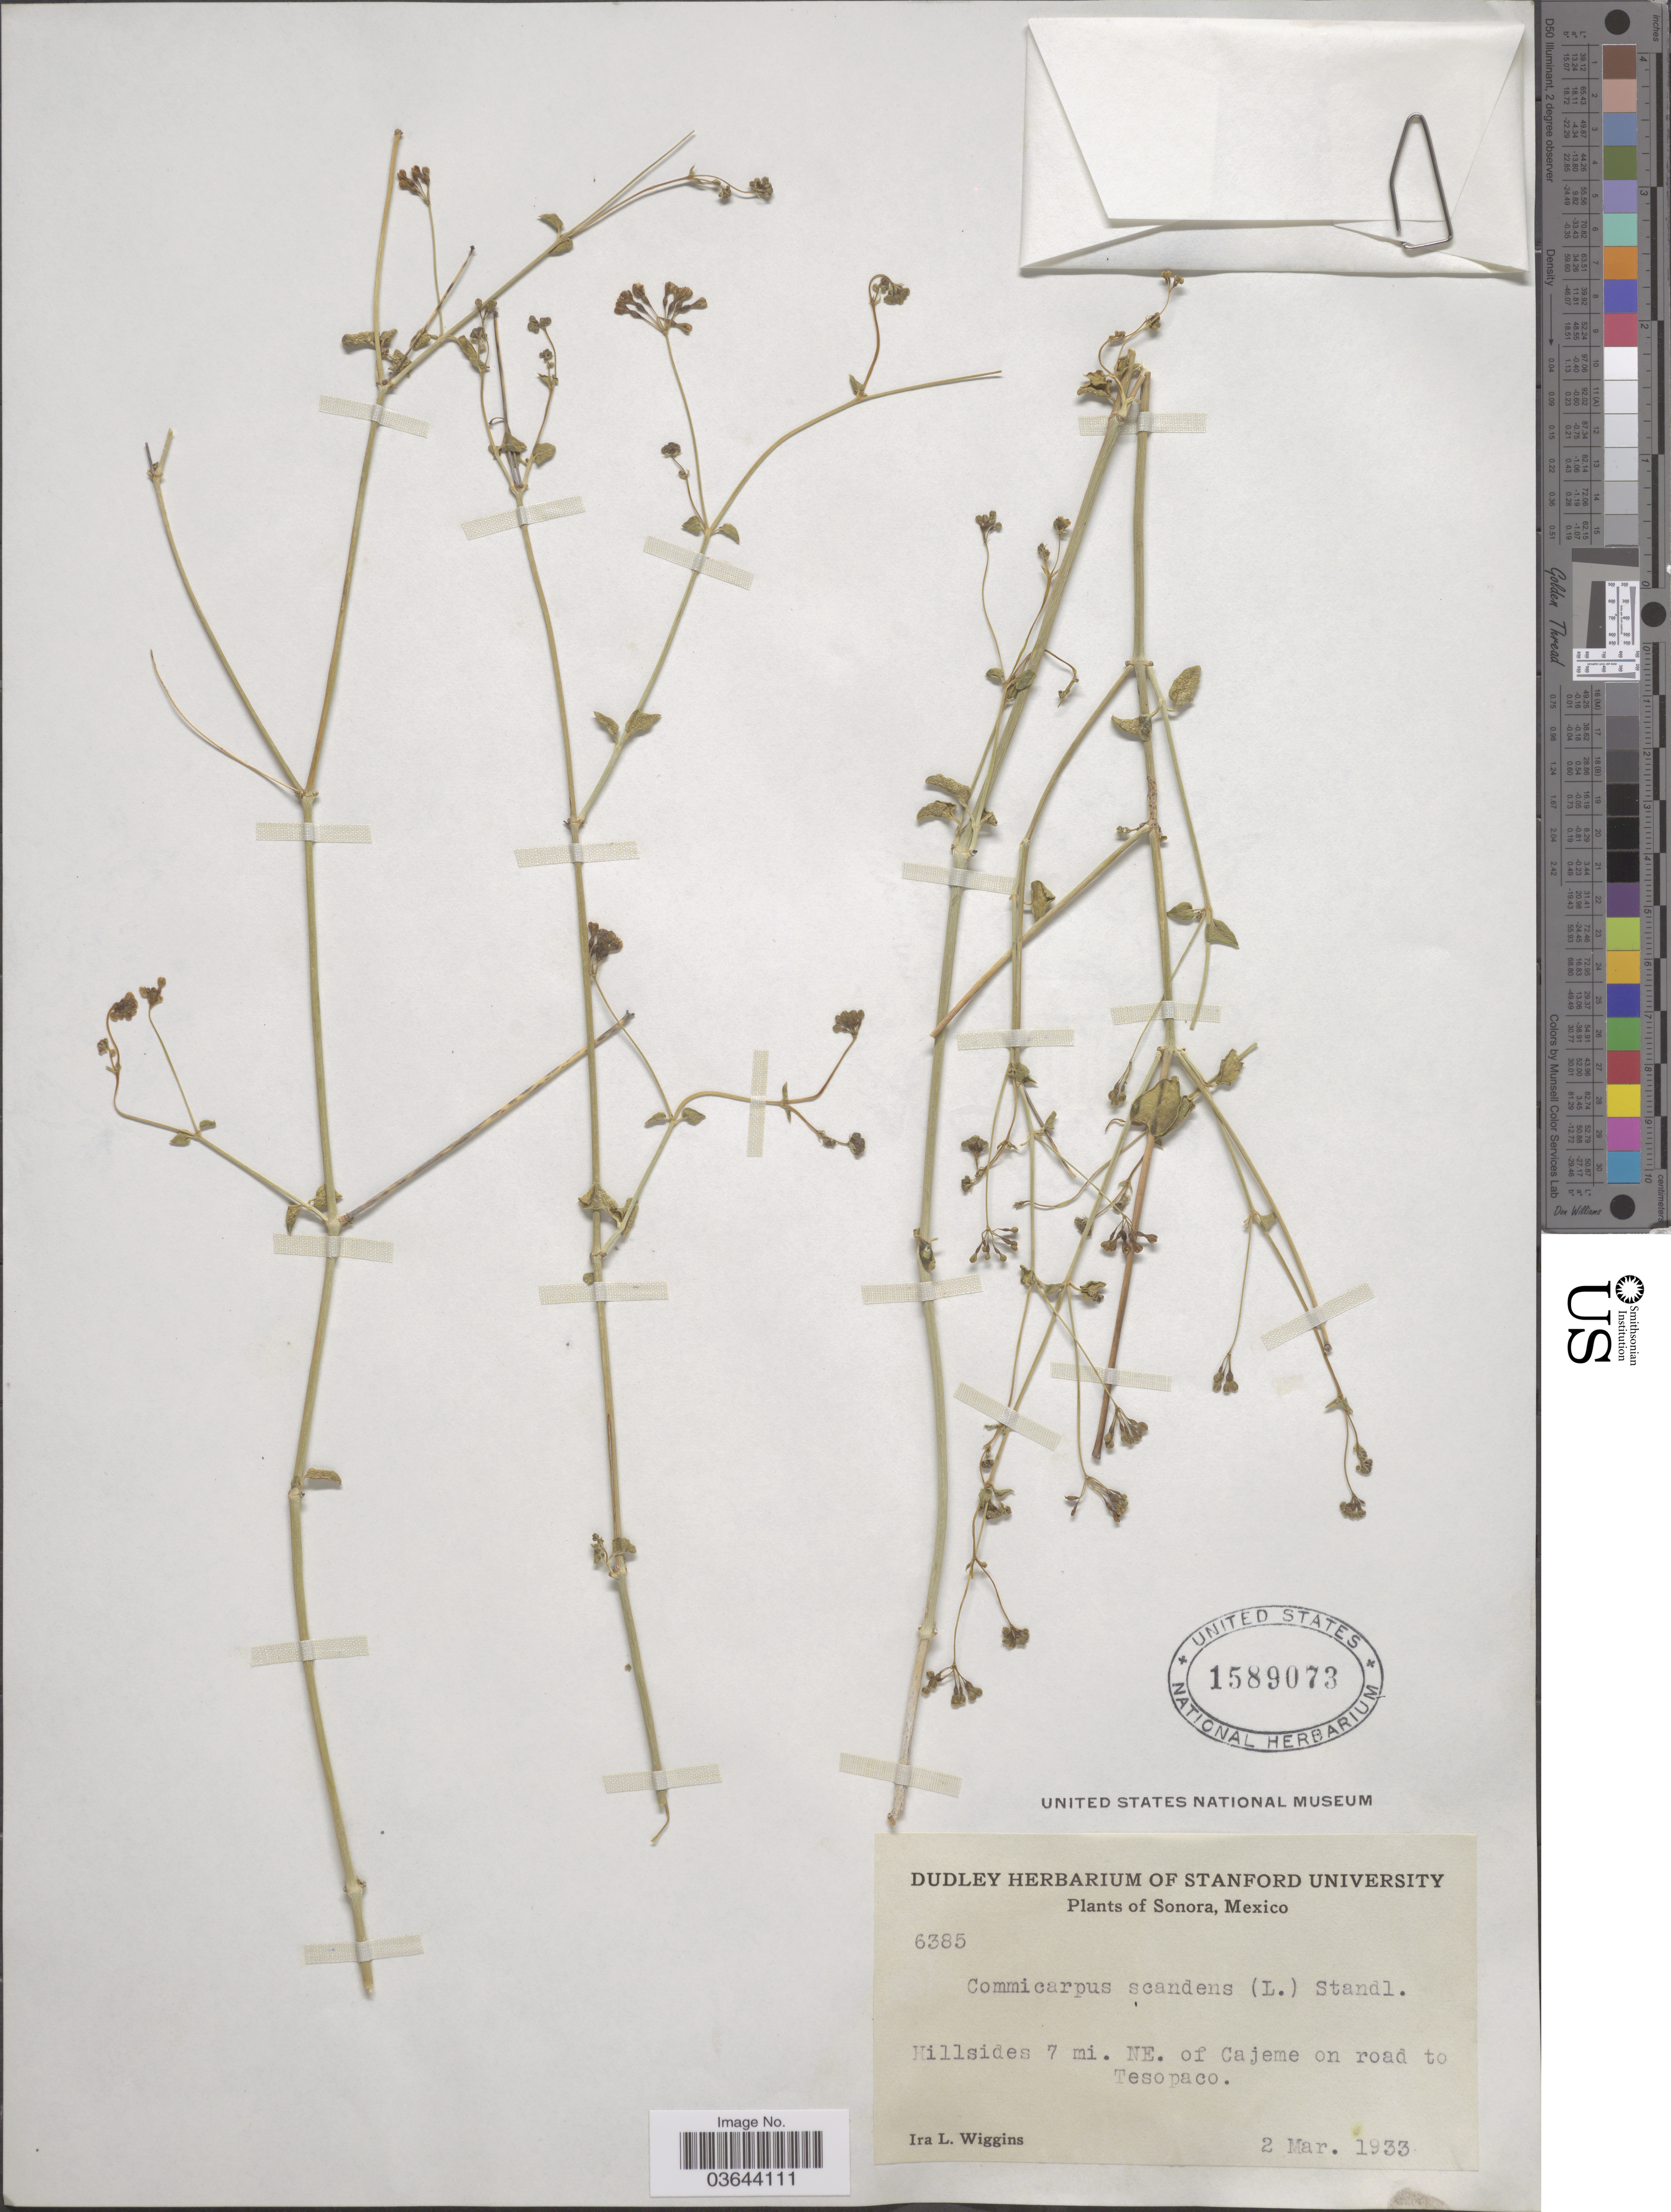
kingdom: Plantae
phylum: Tracheophyta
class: Magnoliopsida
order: Caryophyllales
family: Nyctaginaceae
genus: Commicarpus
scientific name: Commicarpus scandens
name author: (L.) Standl.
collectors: I. L. Wiggins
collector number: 6385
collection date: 1933-03-02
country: Mexico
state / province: Sonora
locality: Hillsides 7 mi. NE. of Cajeme on road to Tesopaco.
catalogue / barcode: US 1589073